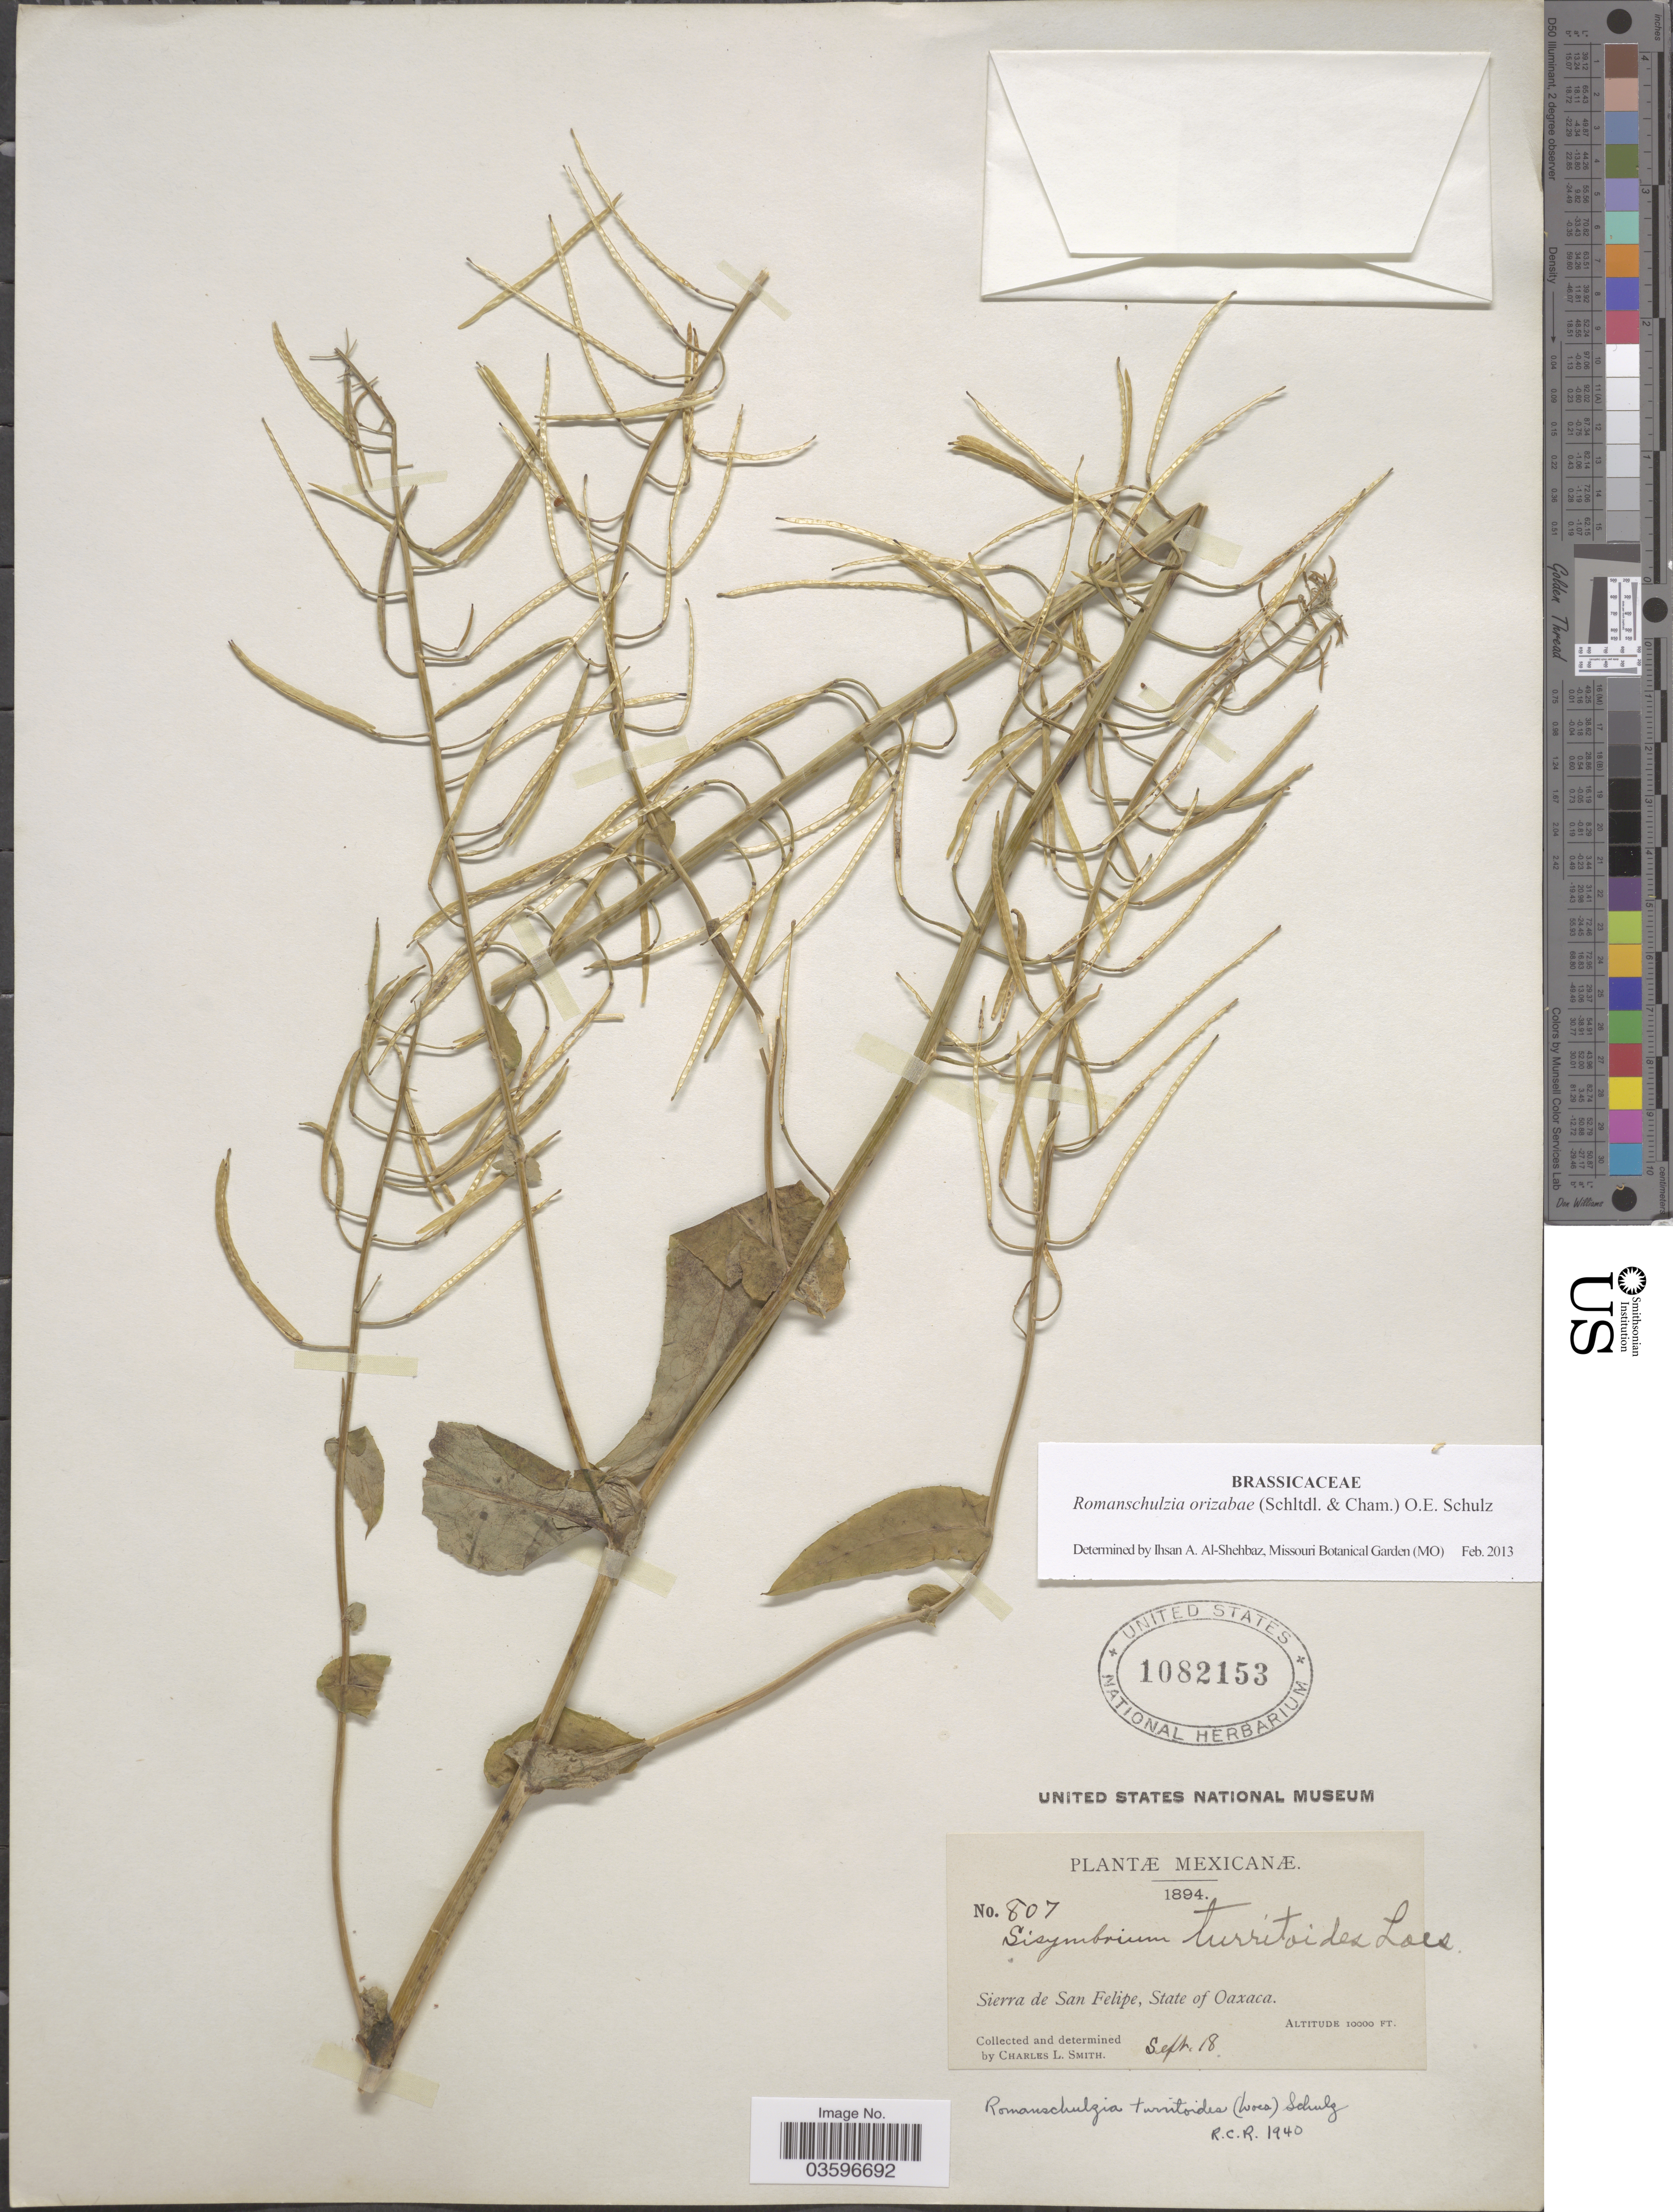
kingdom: Plantae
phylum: Tracheophyta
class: Magnoliopsida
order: Brassicales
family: Brassicaceae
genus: Romanschulzia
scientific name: Romanschulzia orizabae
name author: (Schltdl. & Cham.) O.E. Schulz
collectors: C. L. Smith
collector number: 807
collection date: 1894-09-18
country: Mexico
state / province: Oaxaca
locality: Sierra de San Felipe.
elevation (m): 3048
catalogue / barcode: US 1082153